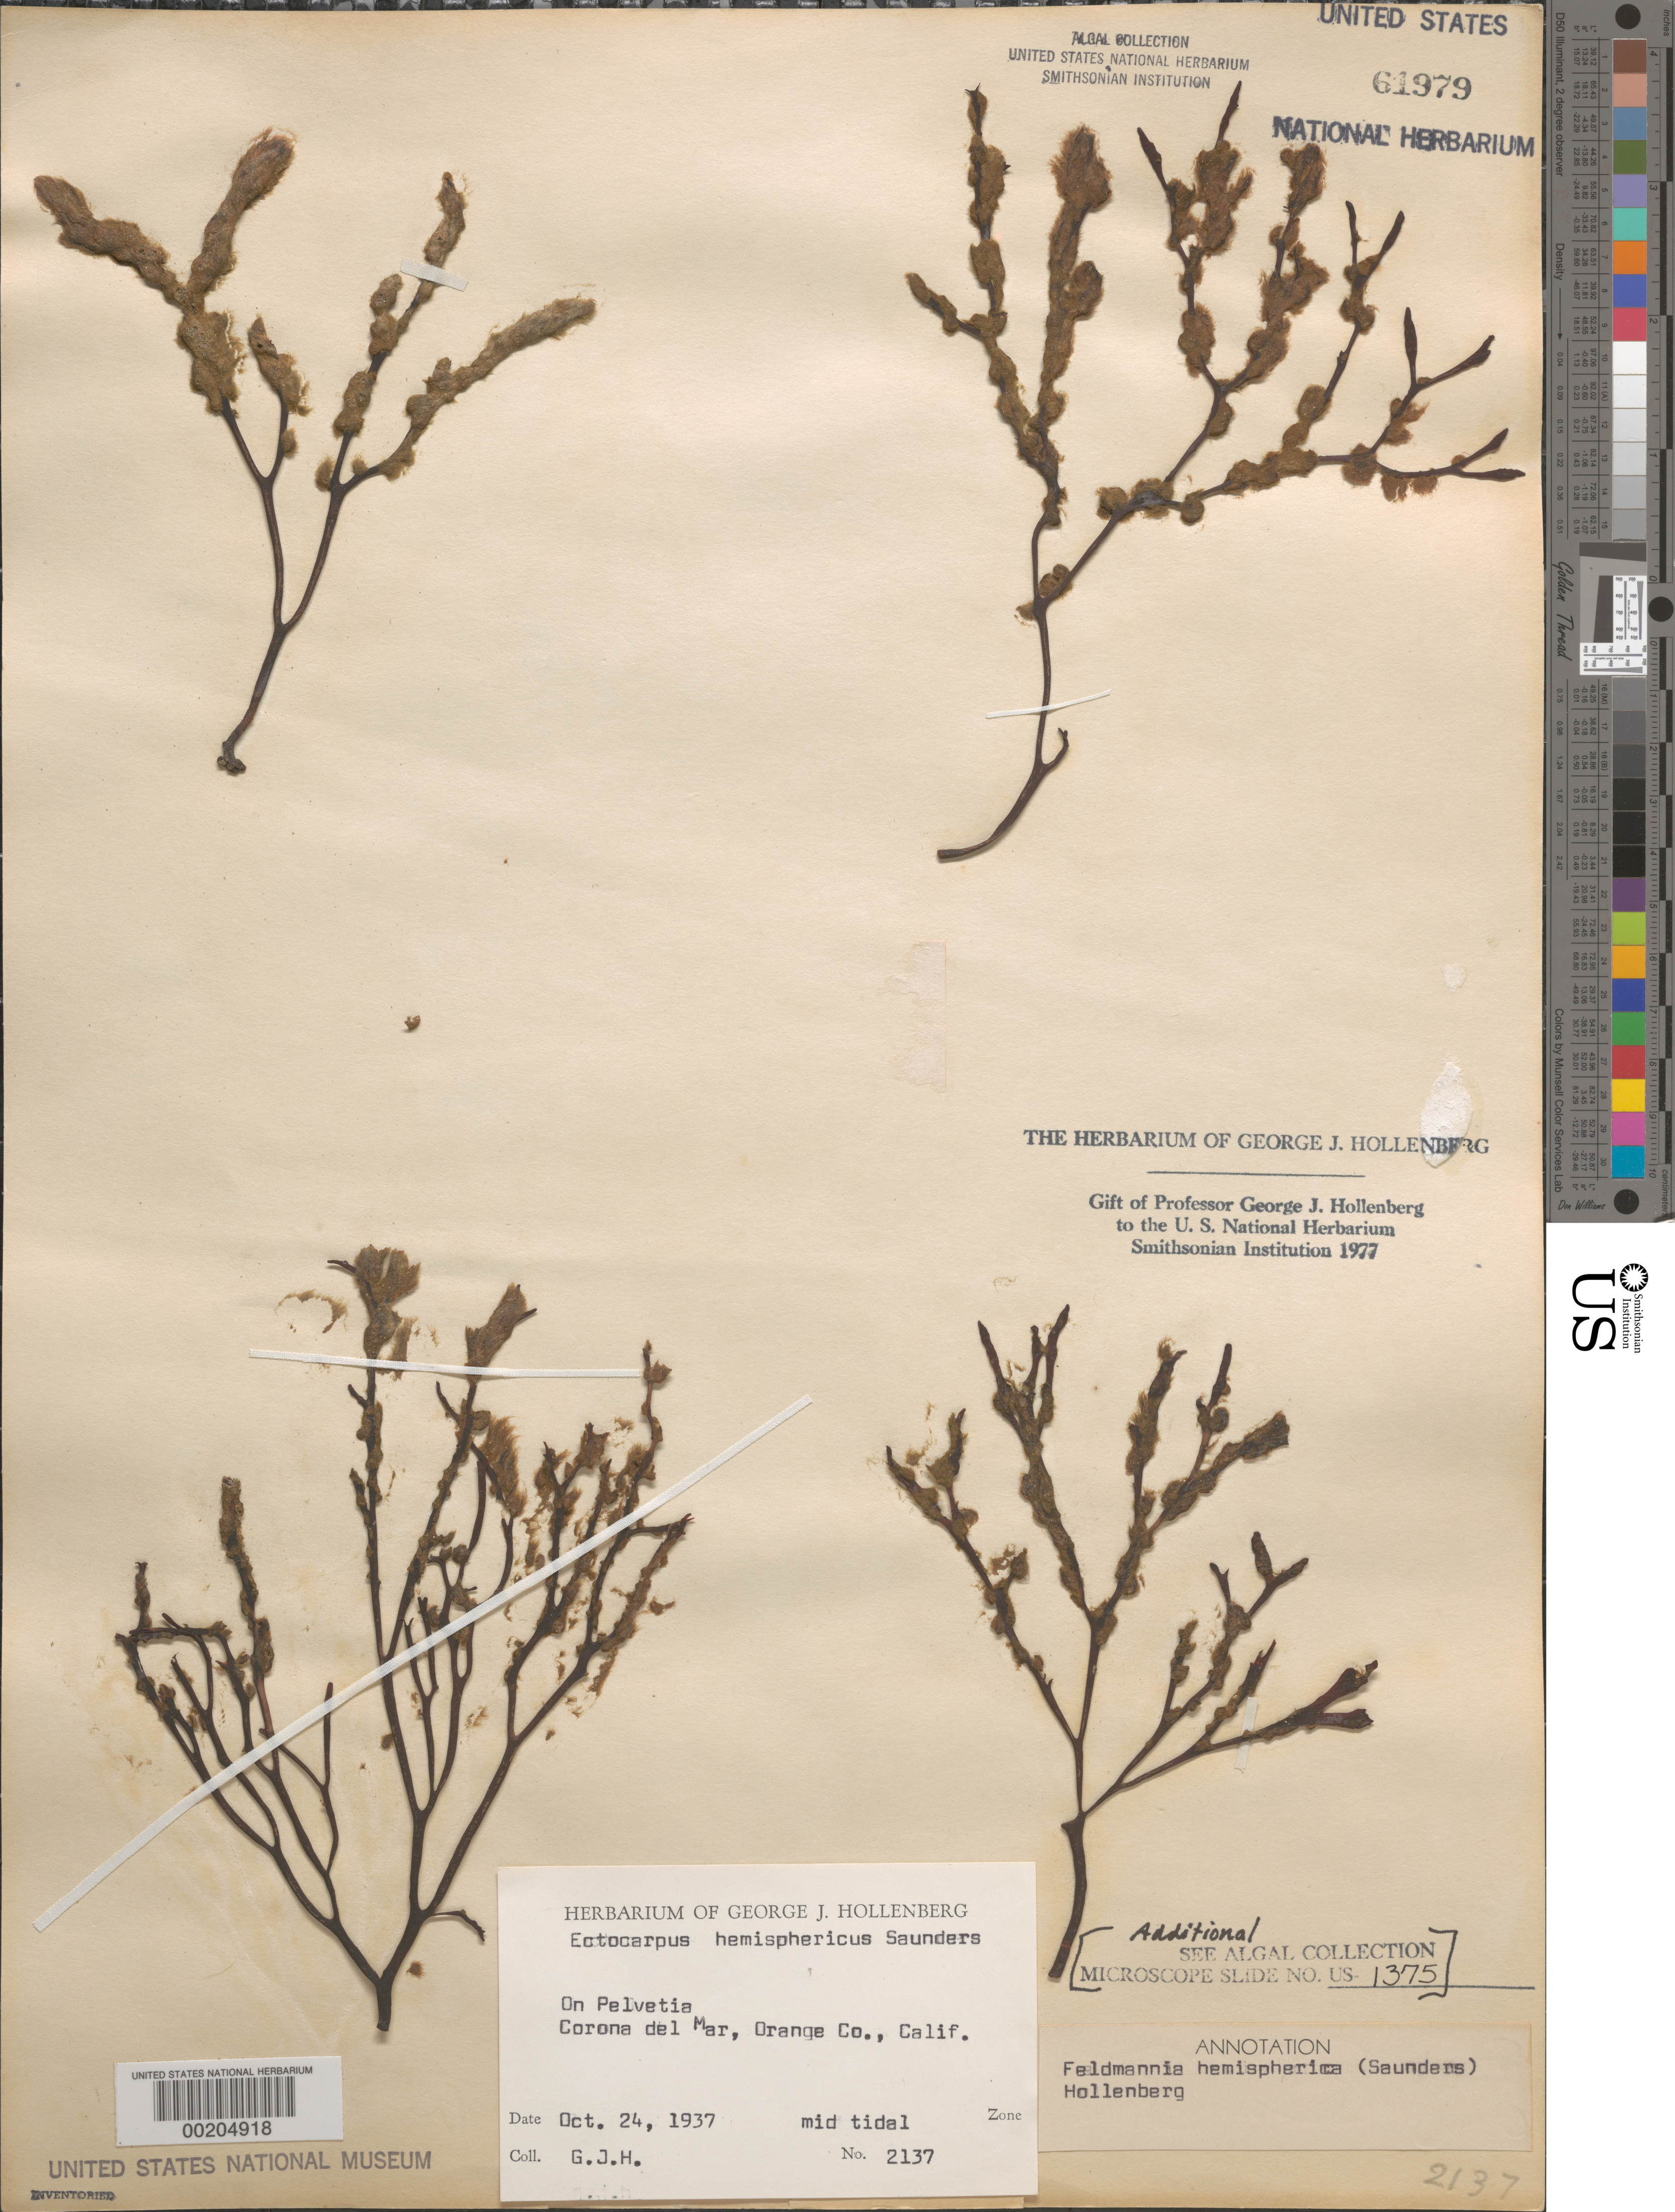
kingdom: Chromista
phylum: Ochrophyta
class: Phaeophyceae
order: Ectocarpales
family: Acinetosporaceae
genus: Feldmannia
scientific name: Feldmannia hemispherica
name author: (D.A. Saunders) Hollenb.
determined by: Hollenberg, George J.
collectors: G. Hollenberg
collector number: GJH 2137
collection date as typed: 24 October 1937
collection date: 1937-10-24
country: United States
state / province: California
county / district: Orange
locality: Corona del Mar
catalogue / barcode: US 61979